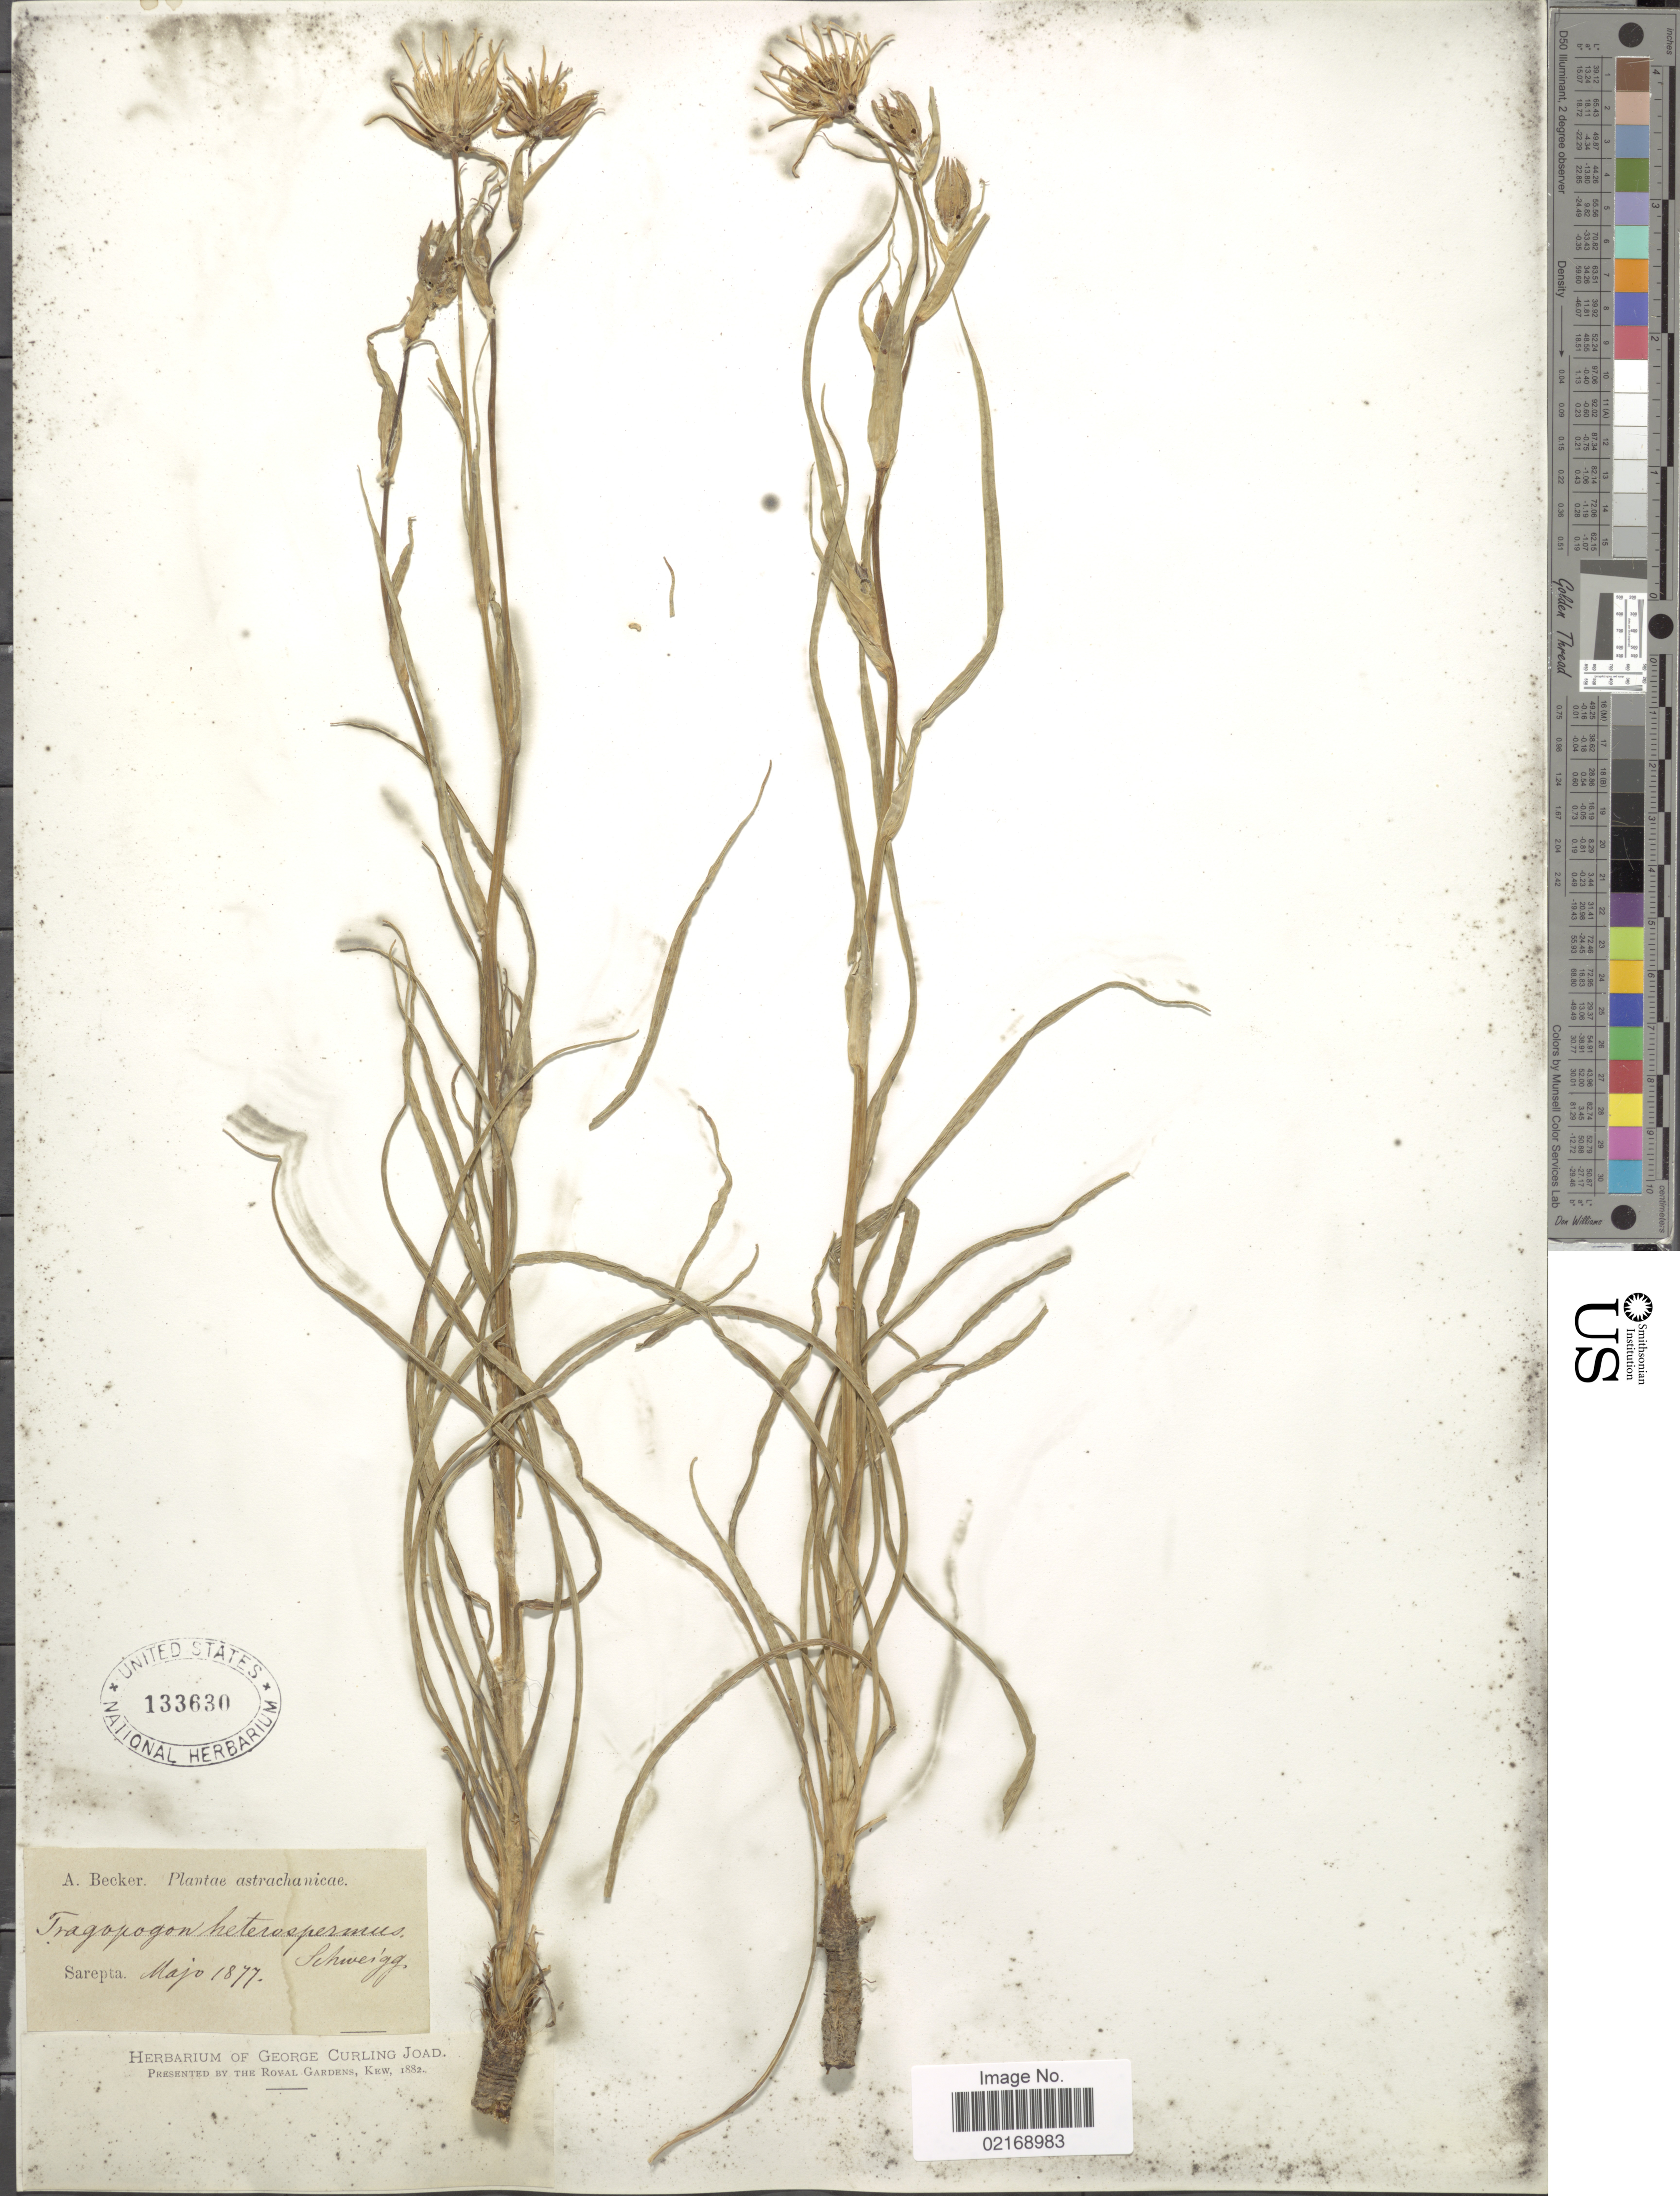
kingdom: Plantae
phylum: Tracheophyta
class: Magnoliopsida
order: Asterales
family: Asteraceae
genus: Tragopogon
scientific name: Tragopogon heterospermus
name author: Schweigg.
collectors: A. Becker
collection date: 1877-05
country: Russian Federation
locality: Sarepta. astrachanicae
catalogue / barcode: US 133630